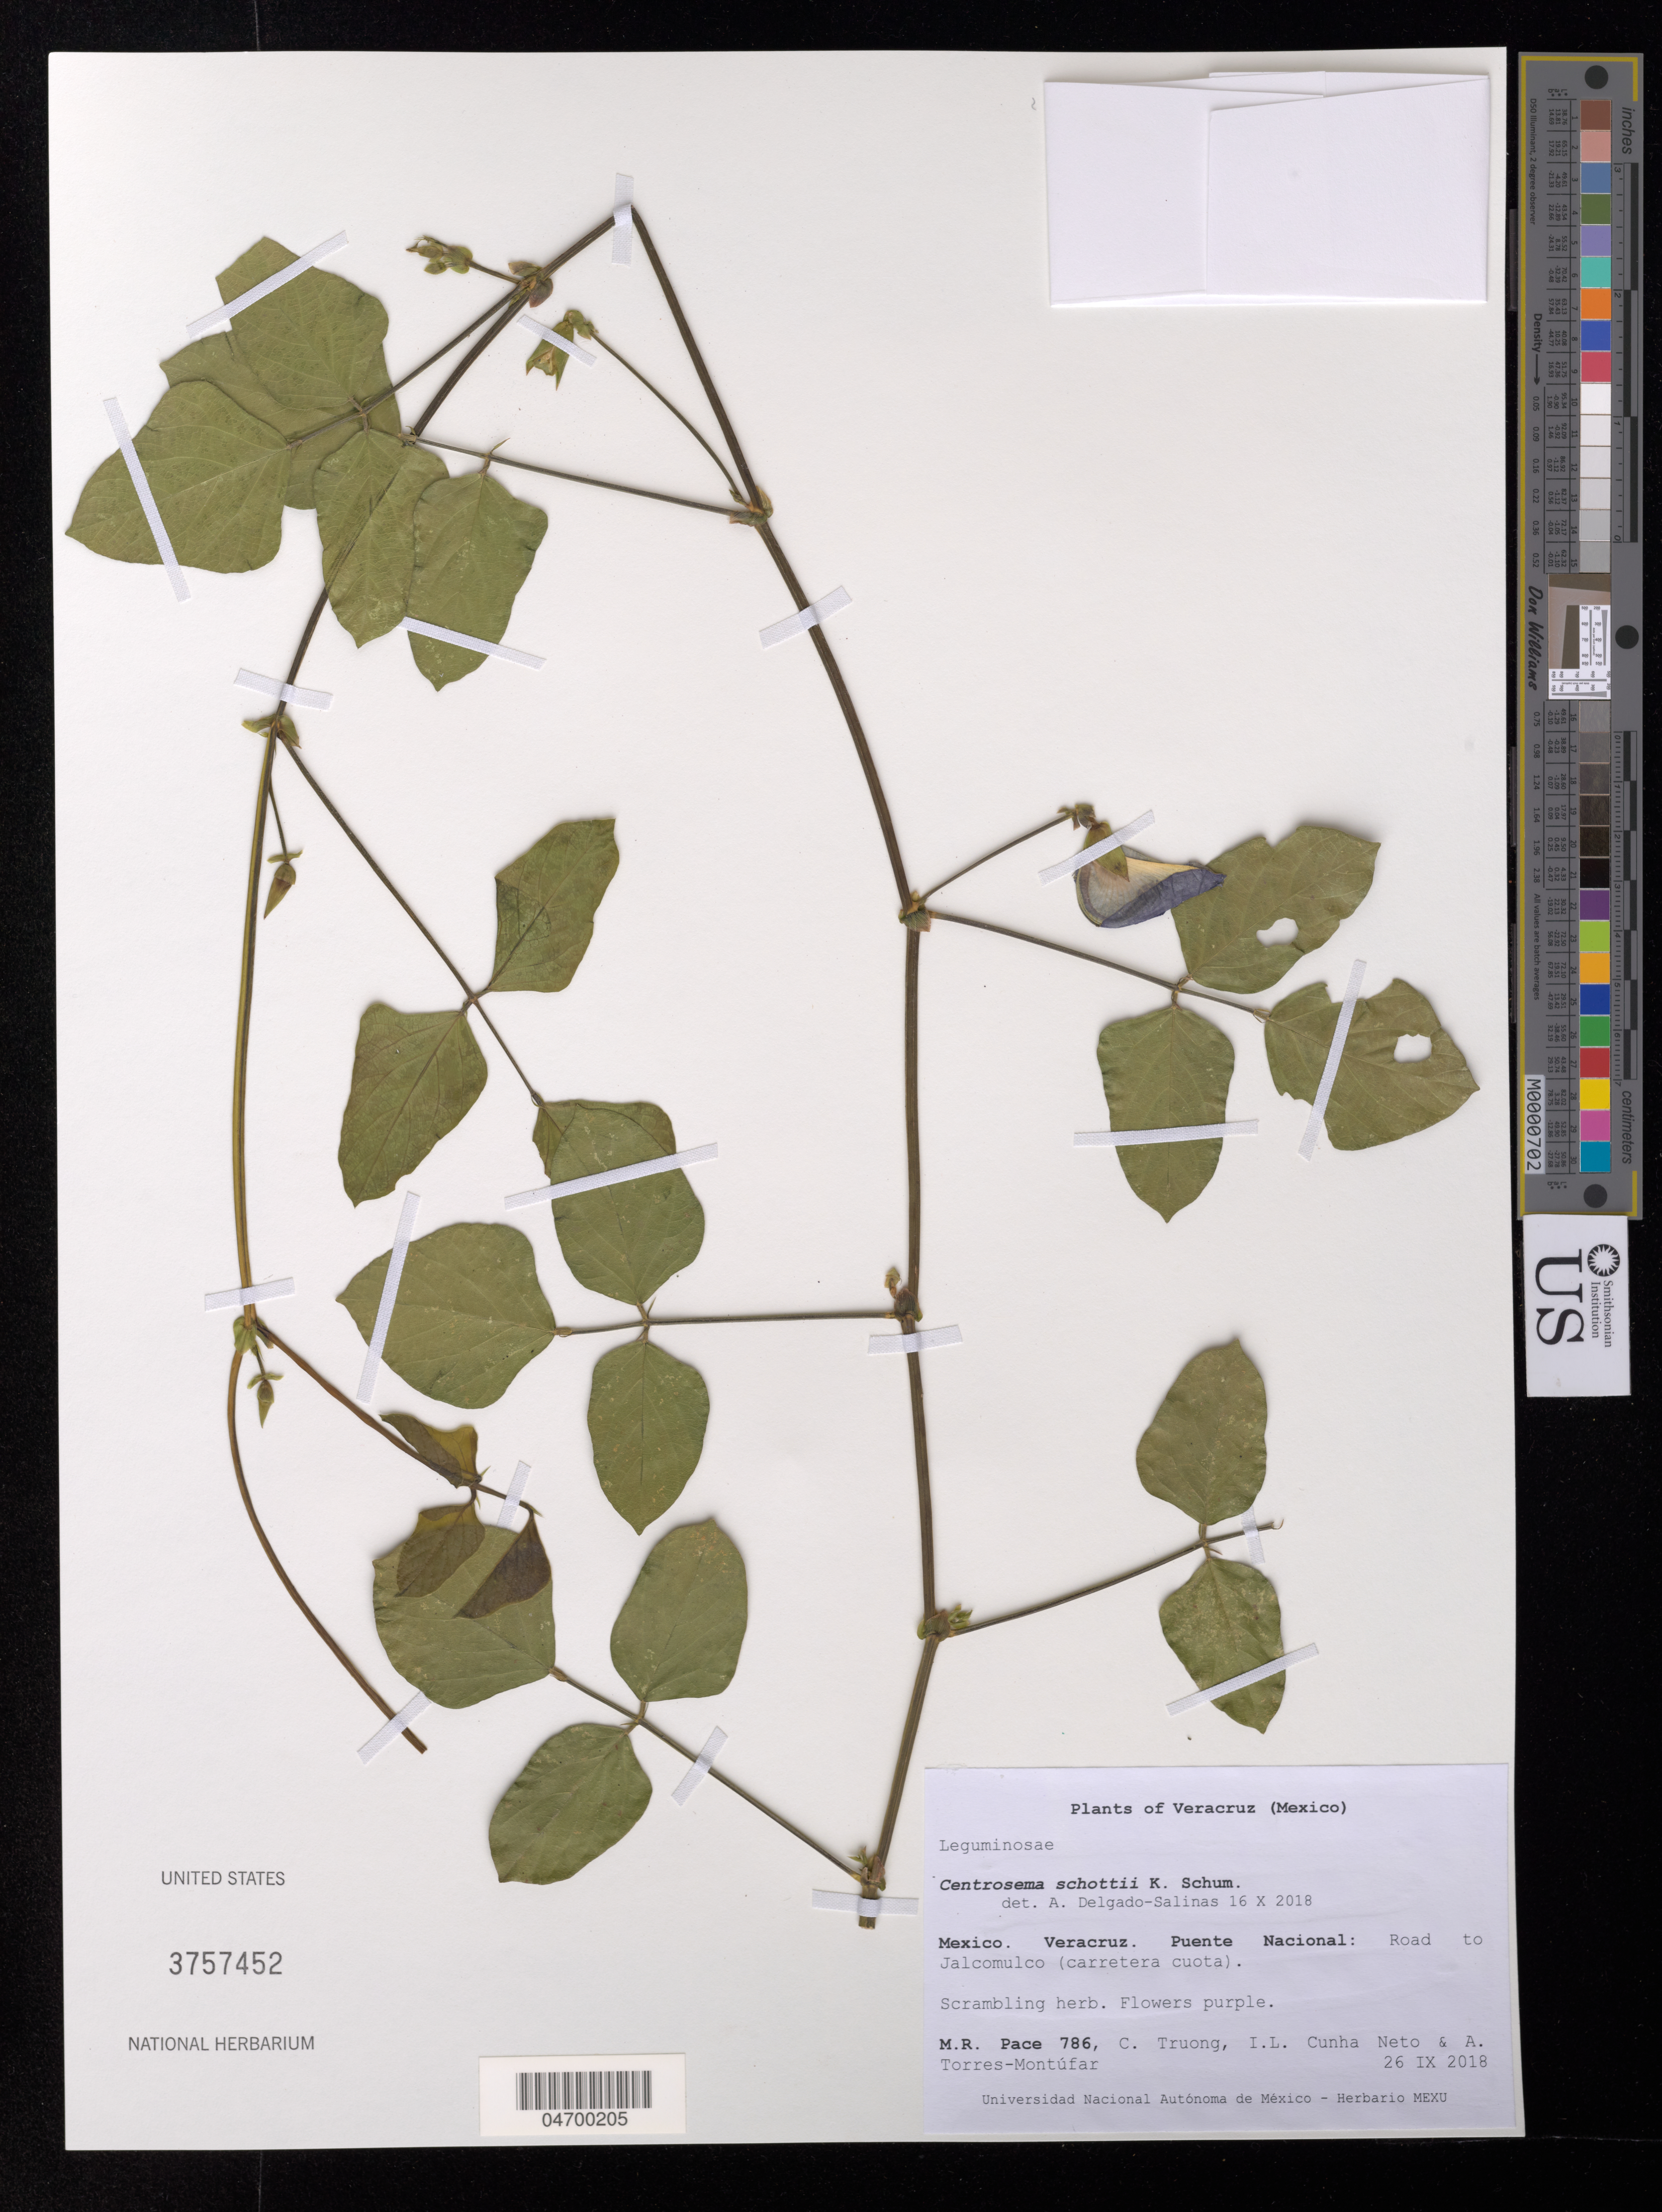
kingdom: Plantae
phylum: Tracheophyta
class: Magnoliopsida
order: Fabales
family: Fabaceae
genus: Centrosema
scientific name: Centrosema schottii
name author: (Millsp.) K. Schum.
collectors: M. R. Pace, C. Truong, I. L. Cunha Neto & A. Torres-Montúfar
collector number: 786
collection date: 2018-09-26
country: Mexico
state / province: Veracruz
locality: Veracruz. Puente Nacional: Road to Jalcomulco (carretera cuota).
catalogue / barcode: US 3757452